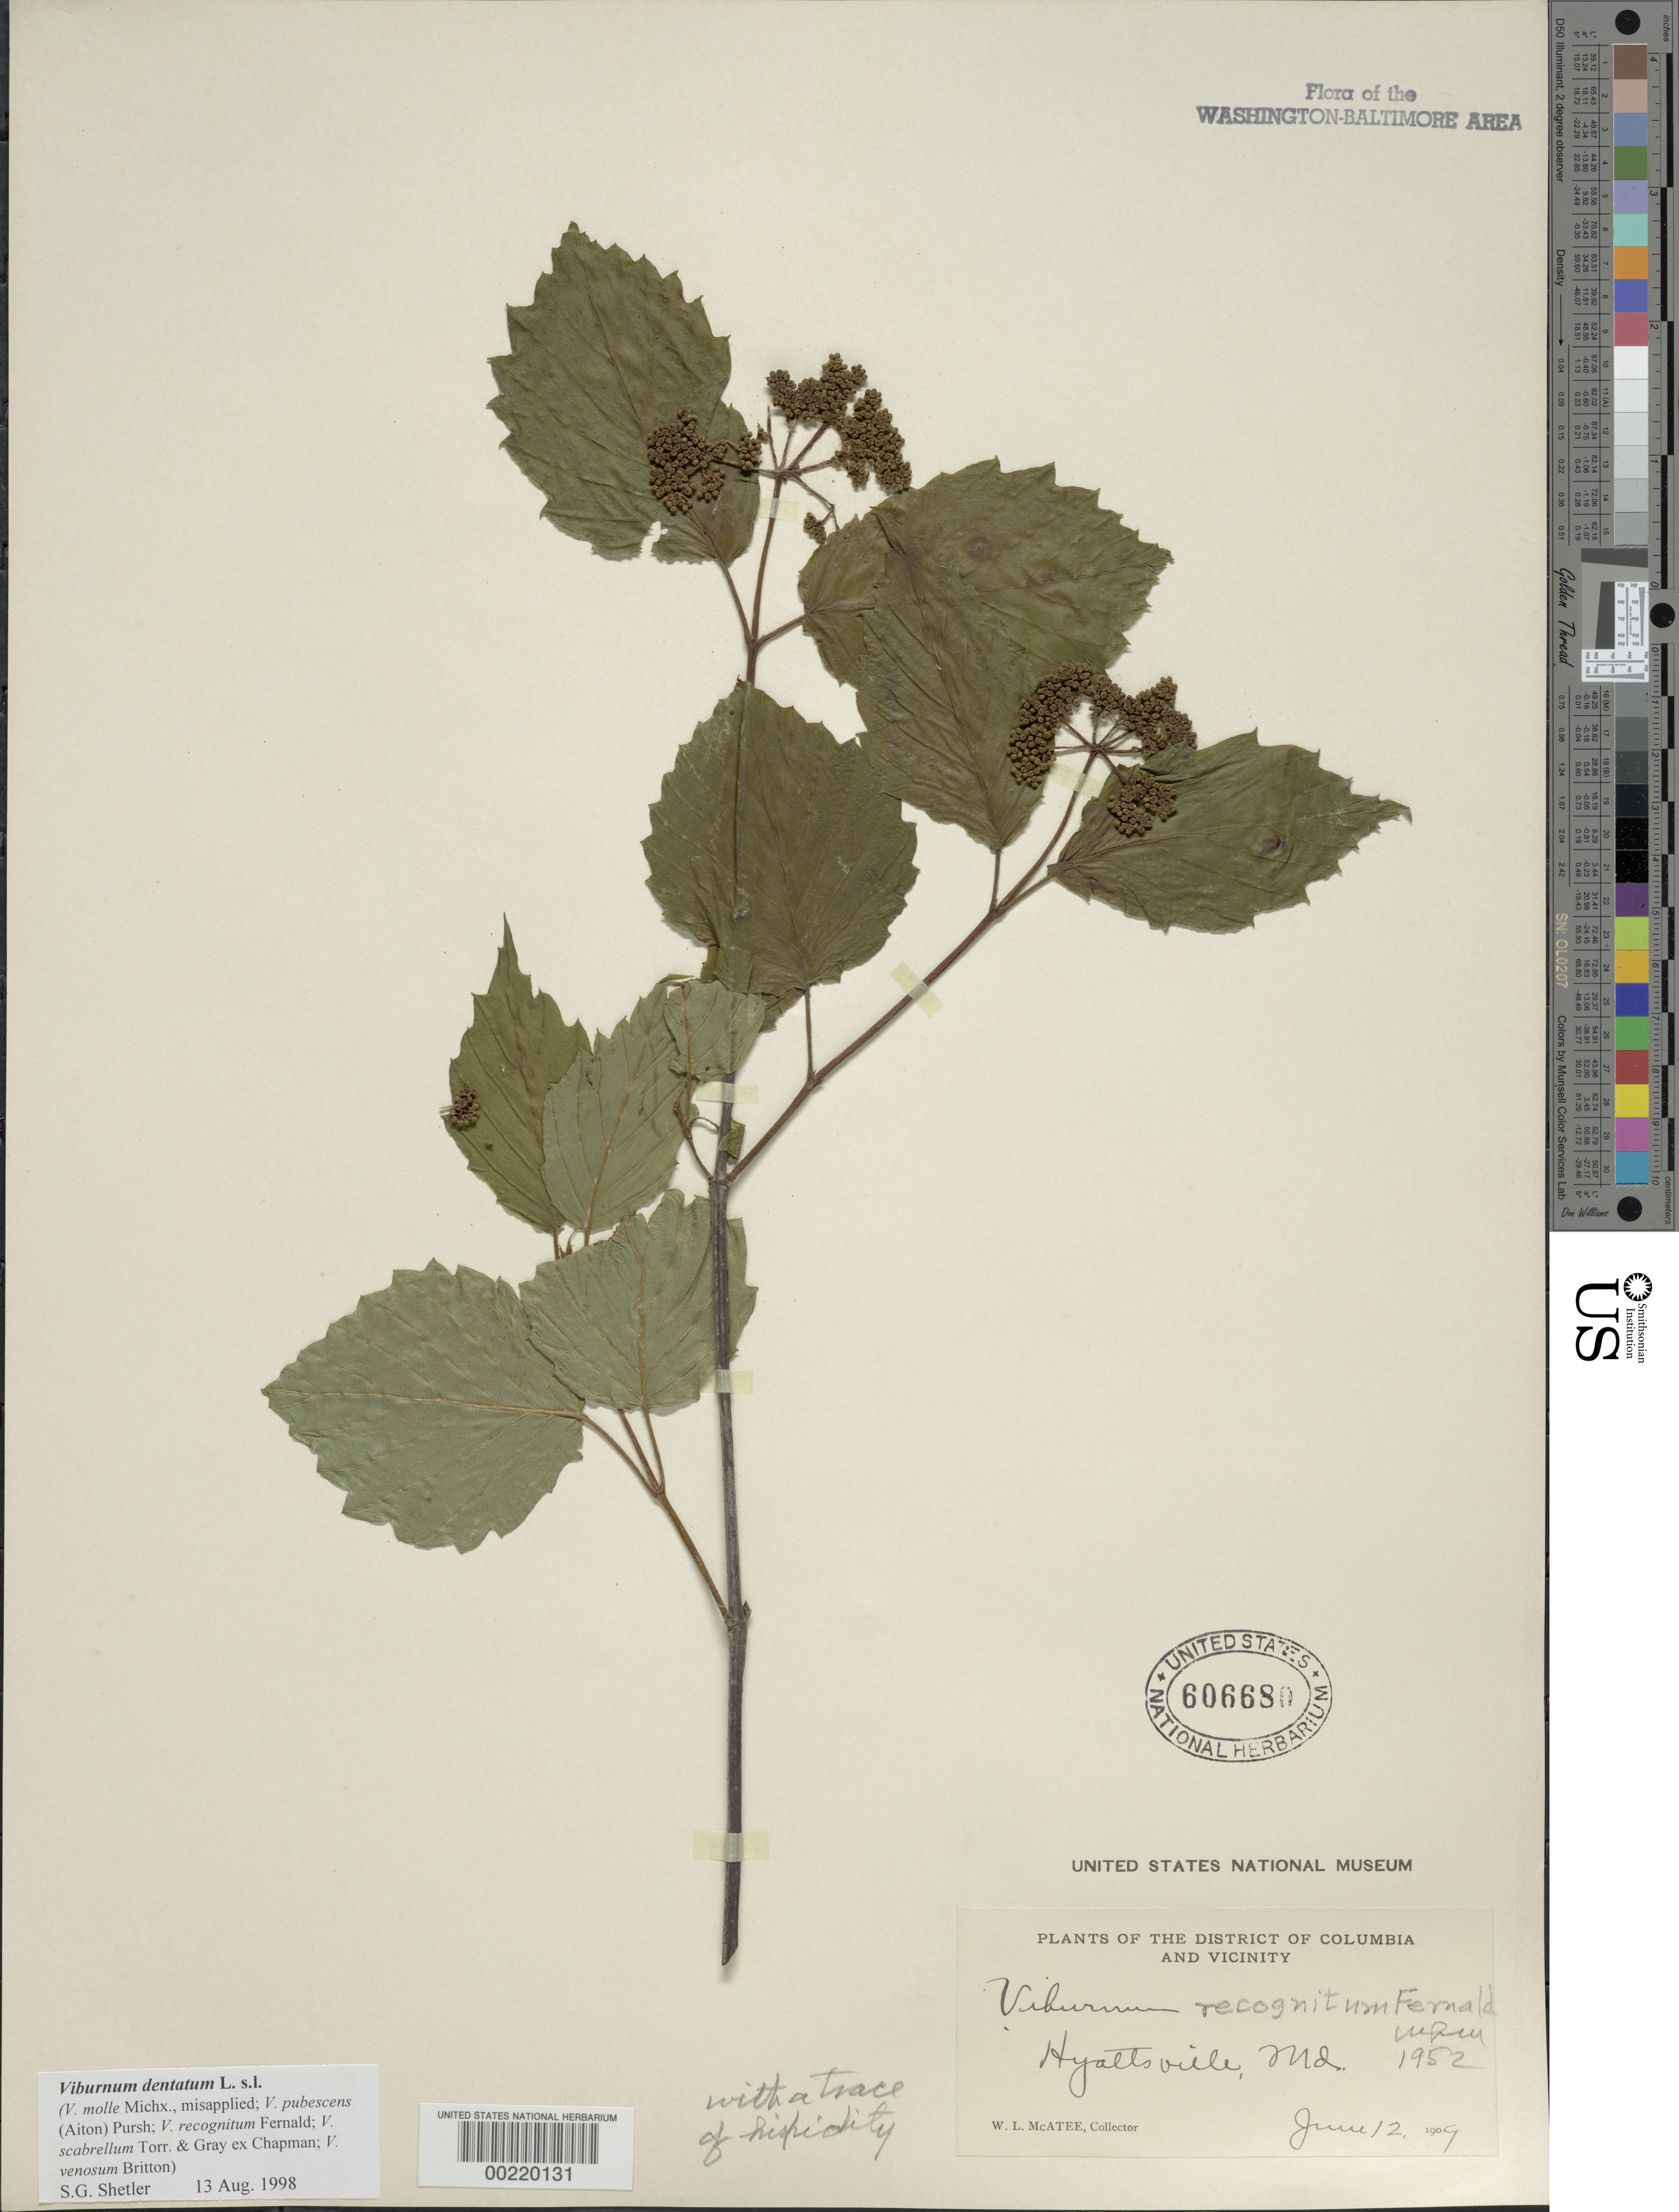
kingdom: Plantae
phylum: Tracheophyta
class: Magnoliopsida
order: Dipsacales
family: Viburnaceae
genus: Viburnum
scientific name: Viburnum dentatum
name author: L.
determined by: McAtee, W. L.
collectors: W. McAtee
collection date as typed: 12 Jun 1909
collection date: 1909-06-12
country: United States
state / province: Maryland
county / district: Prince George's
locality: Hyattsville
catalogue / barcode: US 606680